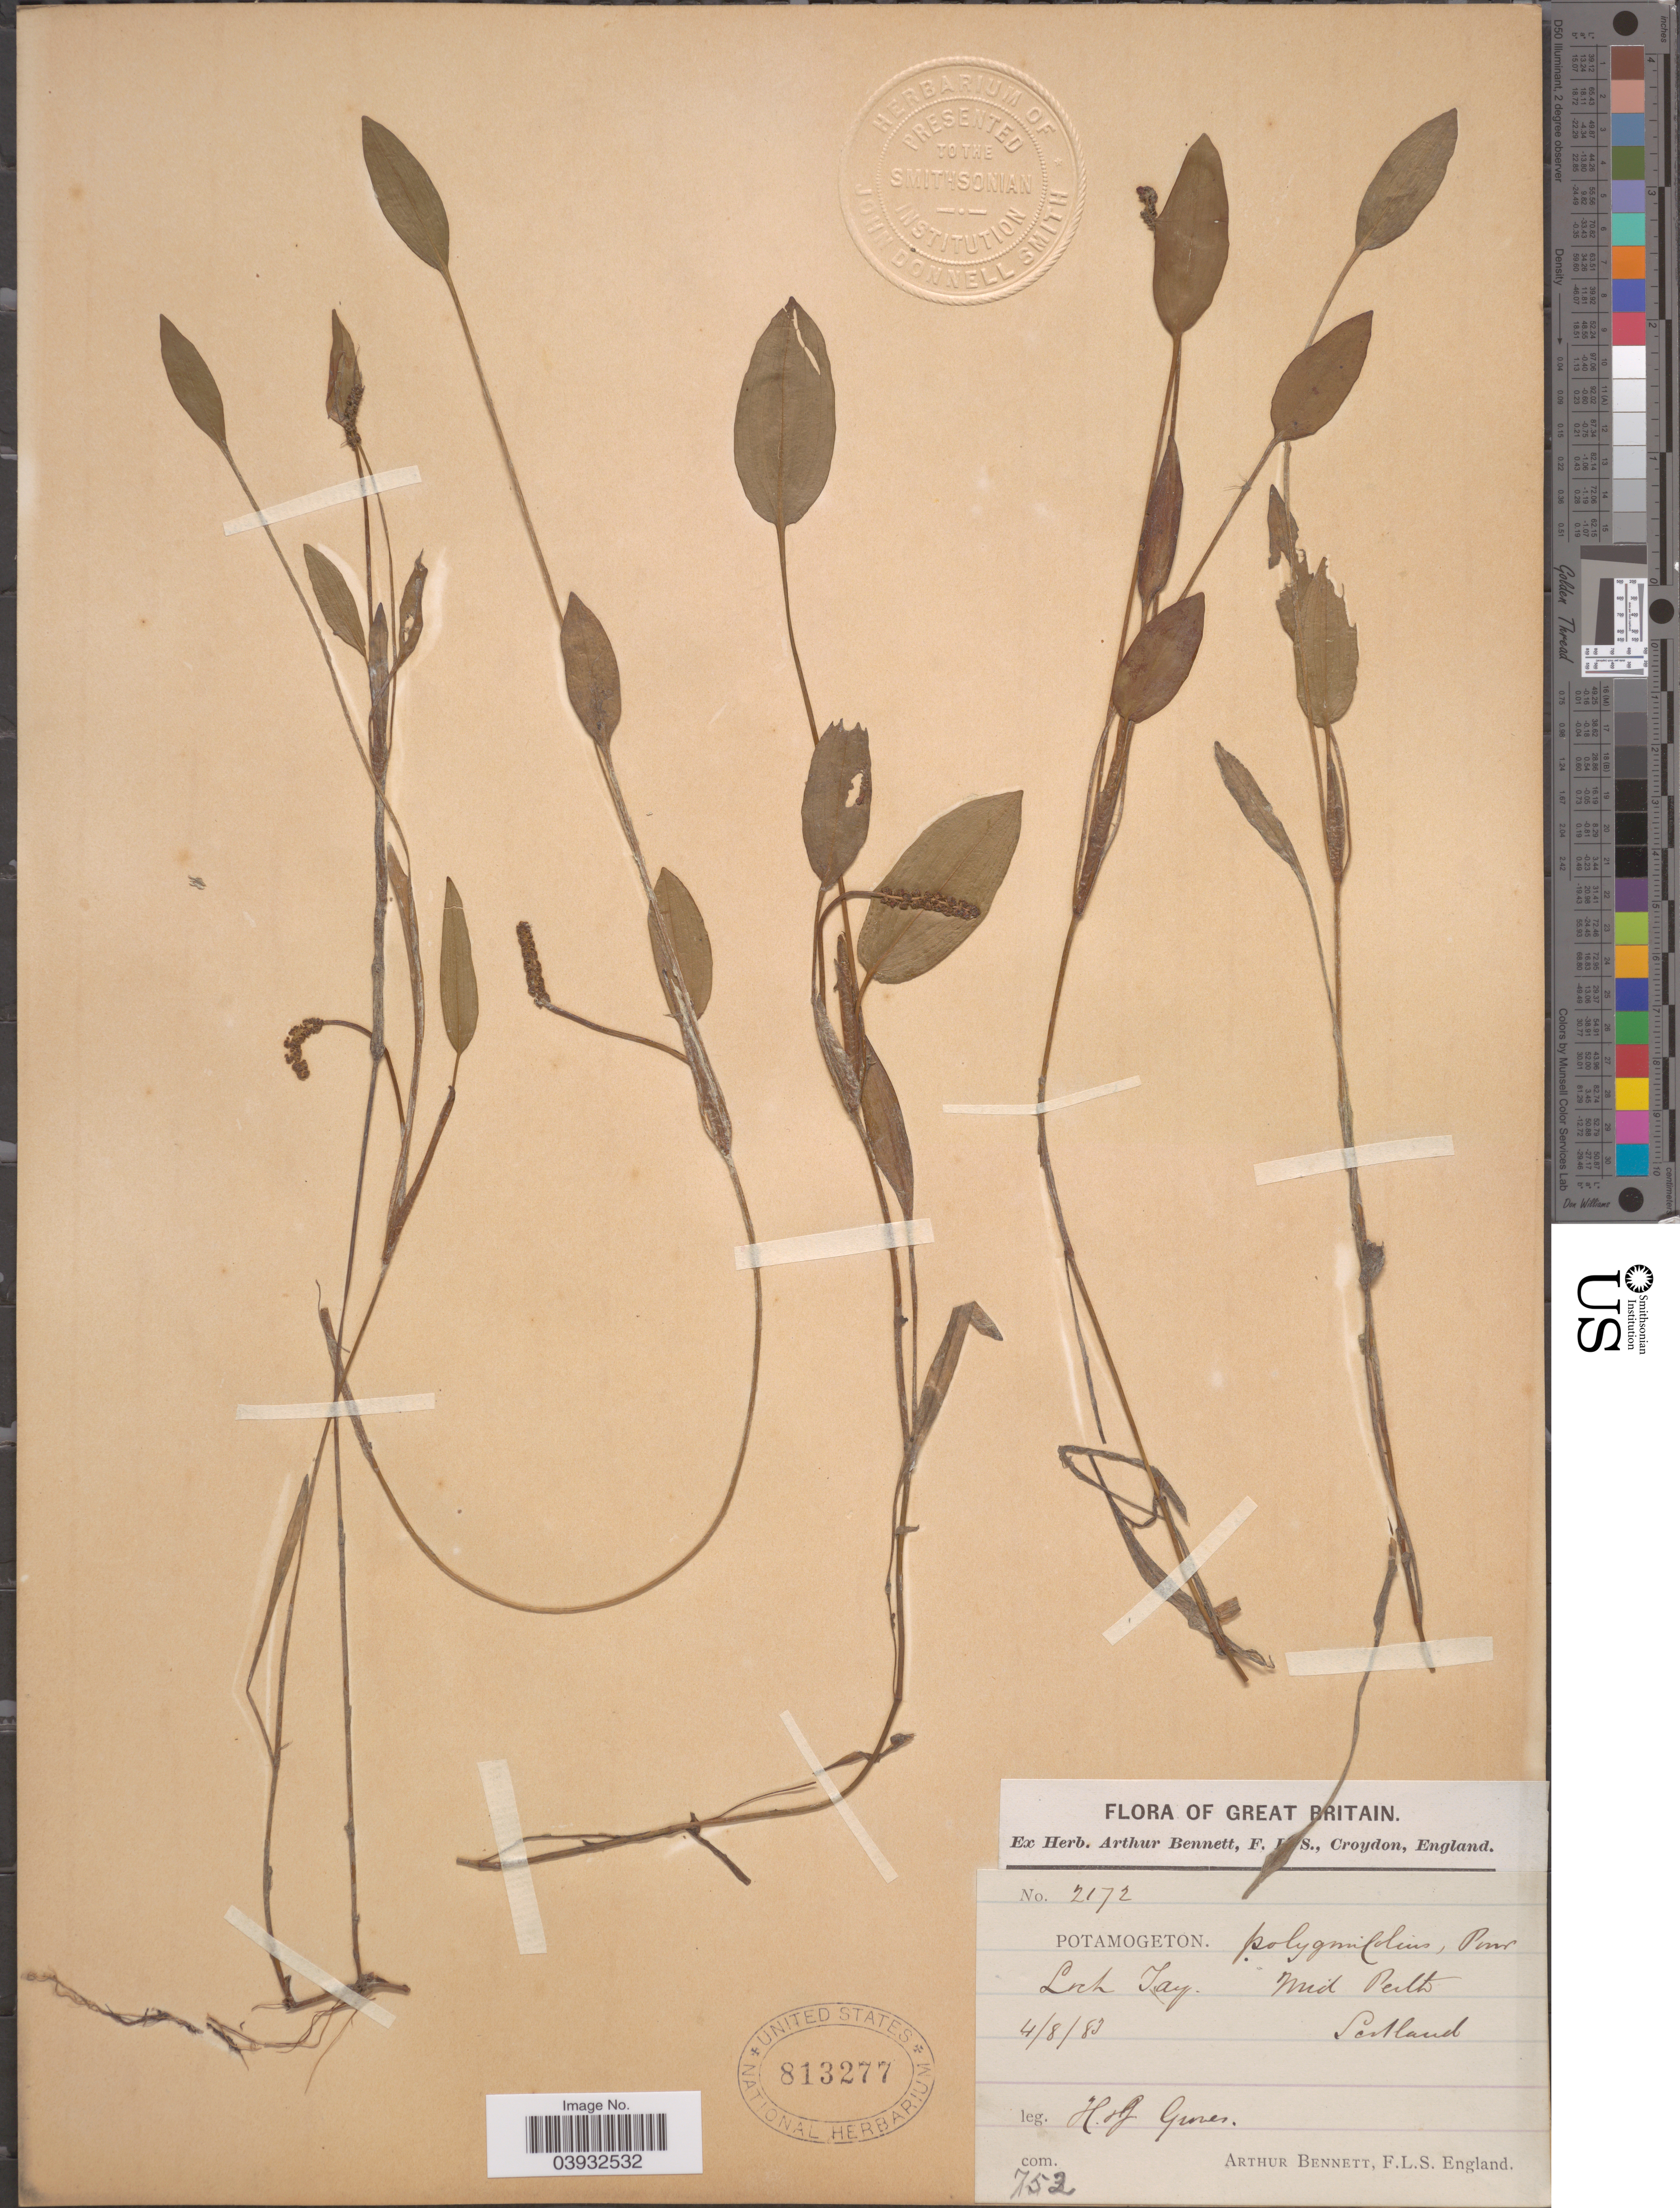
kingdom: Plantae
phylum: Tracheophyta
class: Liliopsida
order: Alismatales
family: Potamogetonaceae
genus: Potamogeton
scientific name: Potamogeton polygonifolius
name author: Pourr.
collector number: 2172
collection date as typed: Transcribed d/m/y: 8/4/83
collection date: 1883-04-08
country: United Kingdom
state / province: Scotland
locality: Loch Tay. Mid Perth (Perthshire)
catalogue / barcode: US 813277